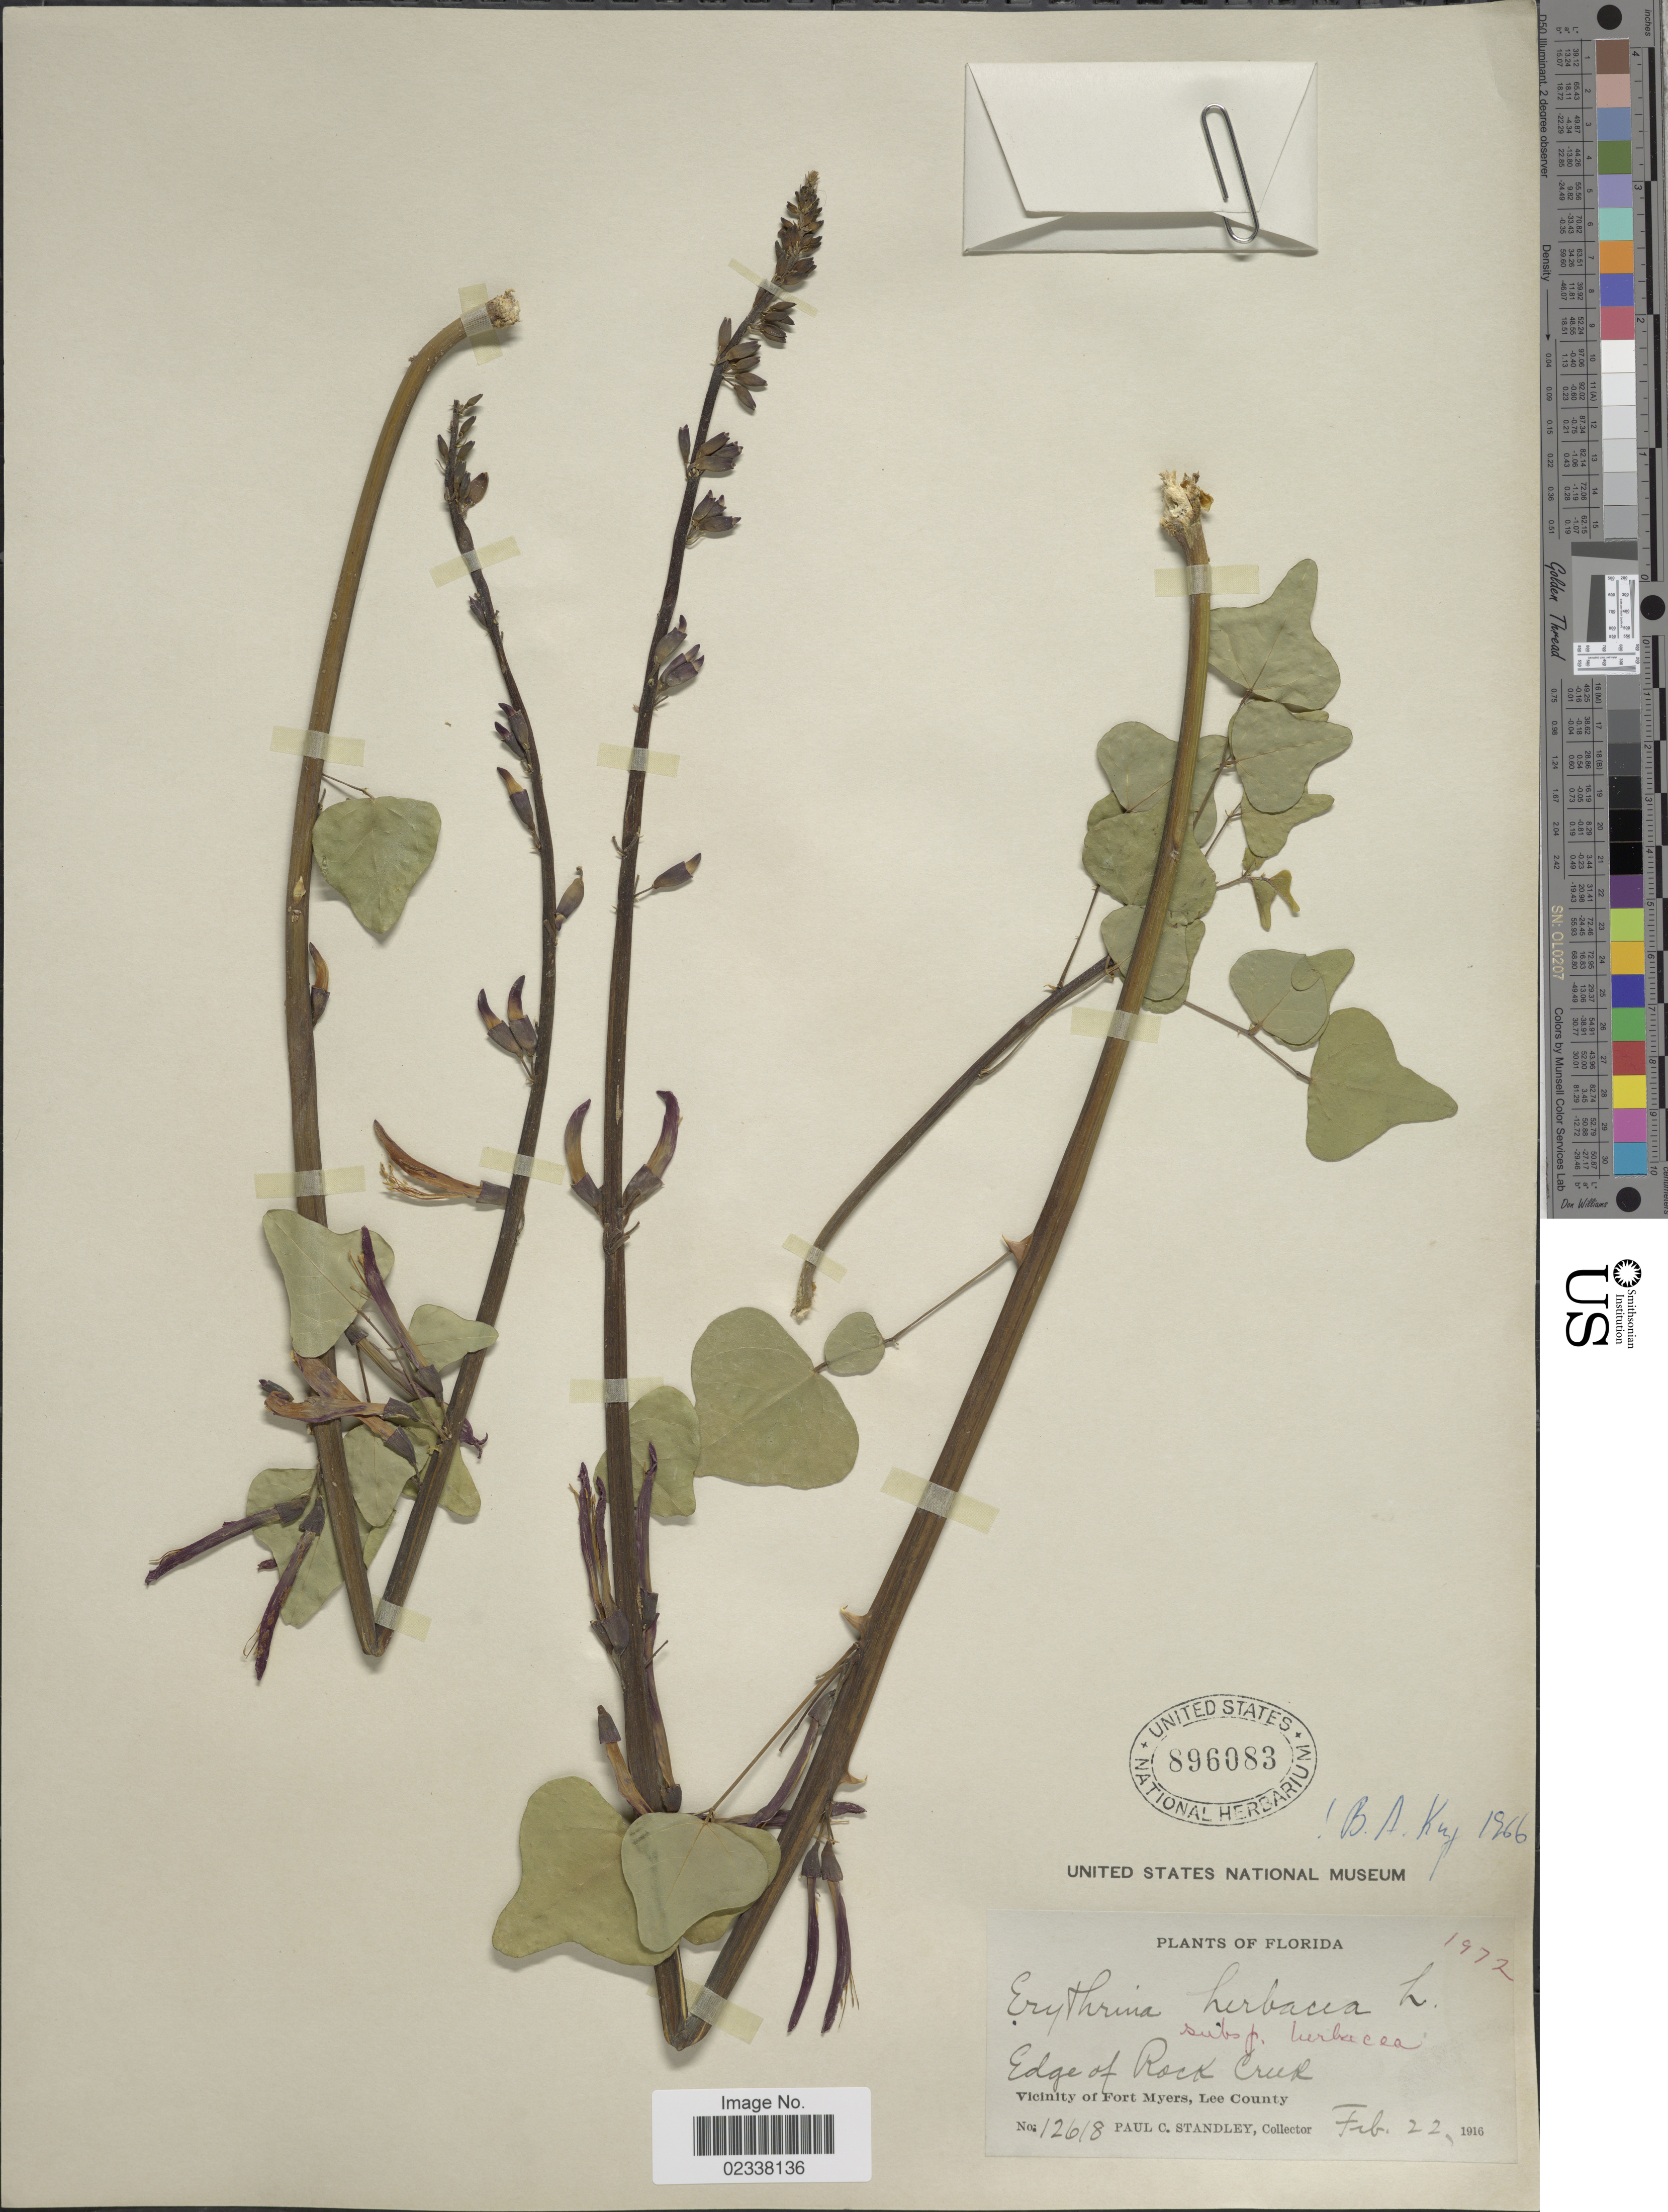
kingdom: Plantae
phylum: Tracheophyta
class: Magnoliopsida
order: Fabales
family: Fabaceae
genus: Erythrina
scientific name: Erythrina herbacea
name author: L.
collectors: P. C. Standley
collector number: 12618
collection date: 1916-02-22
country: United States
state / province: Florida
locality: Edge of Rock Creek. Vicinity of Fort Myers, Lee County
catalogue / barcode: US 896083